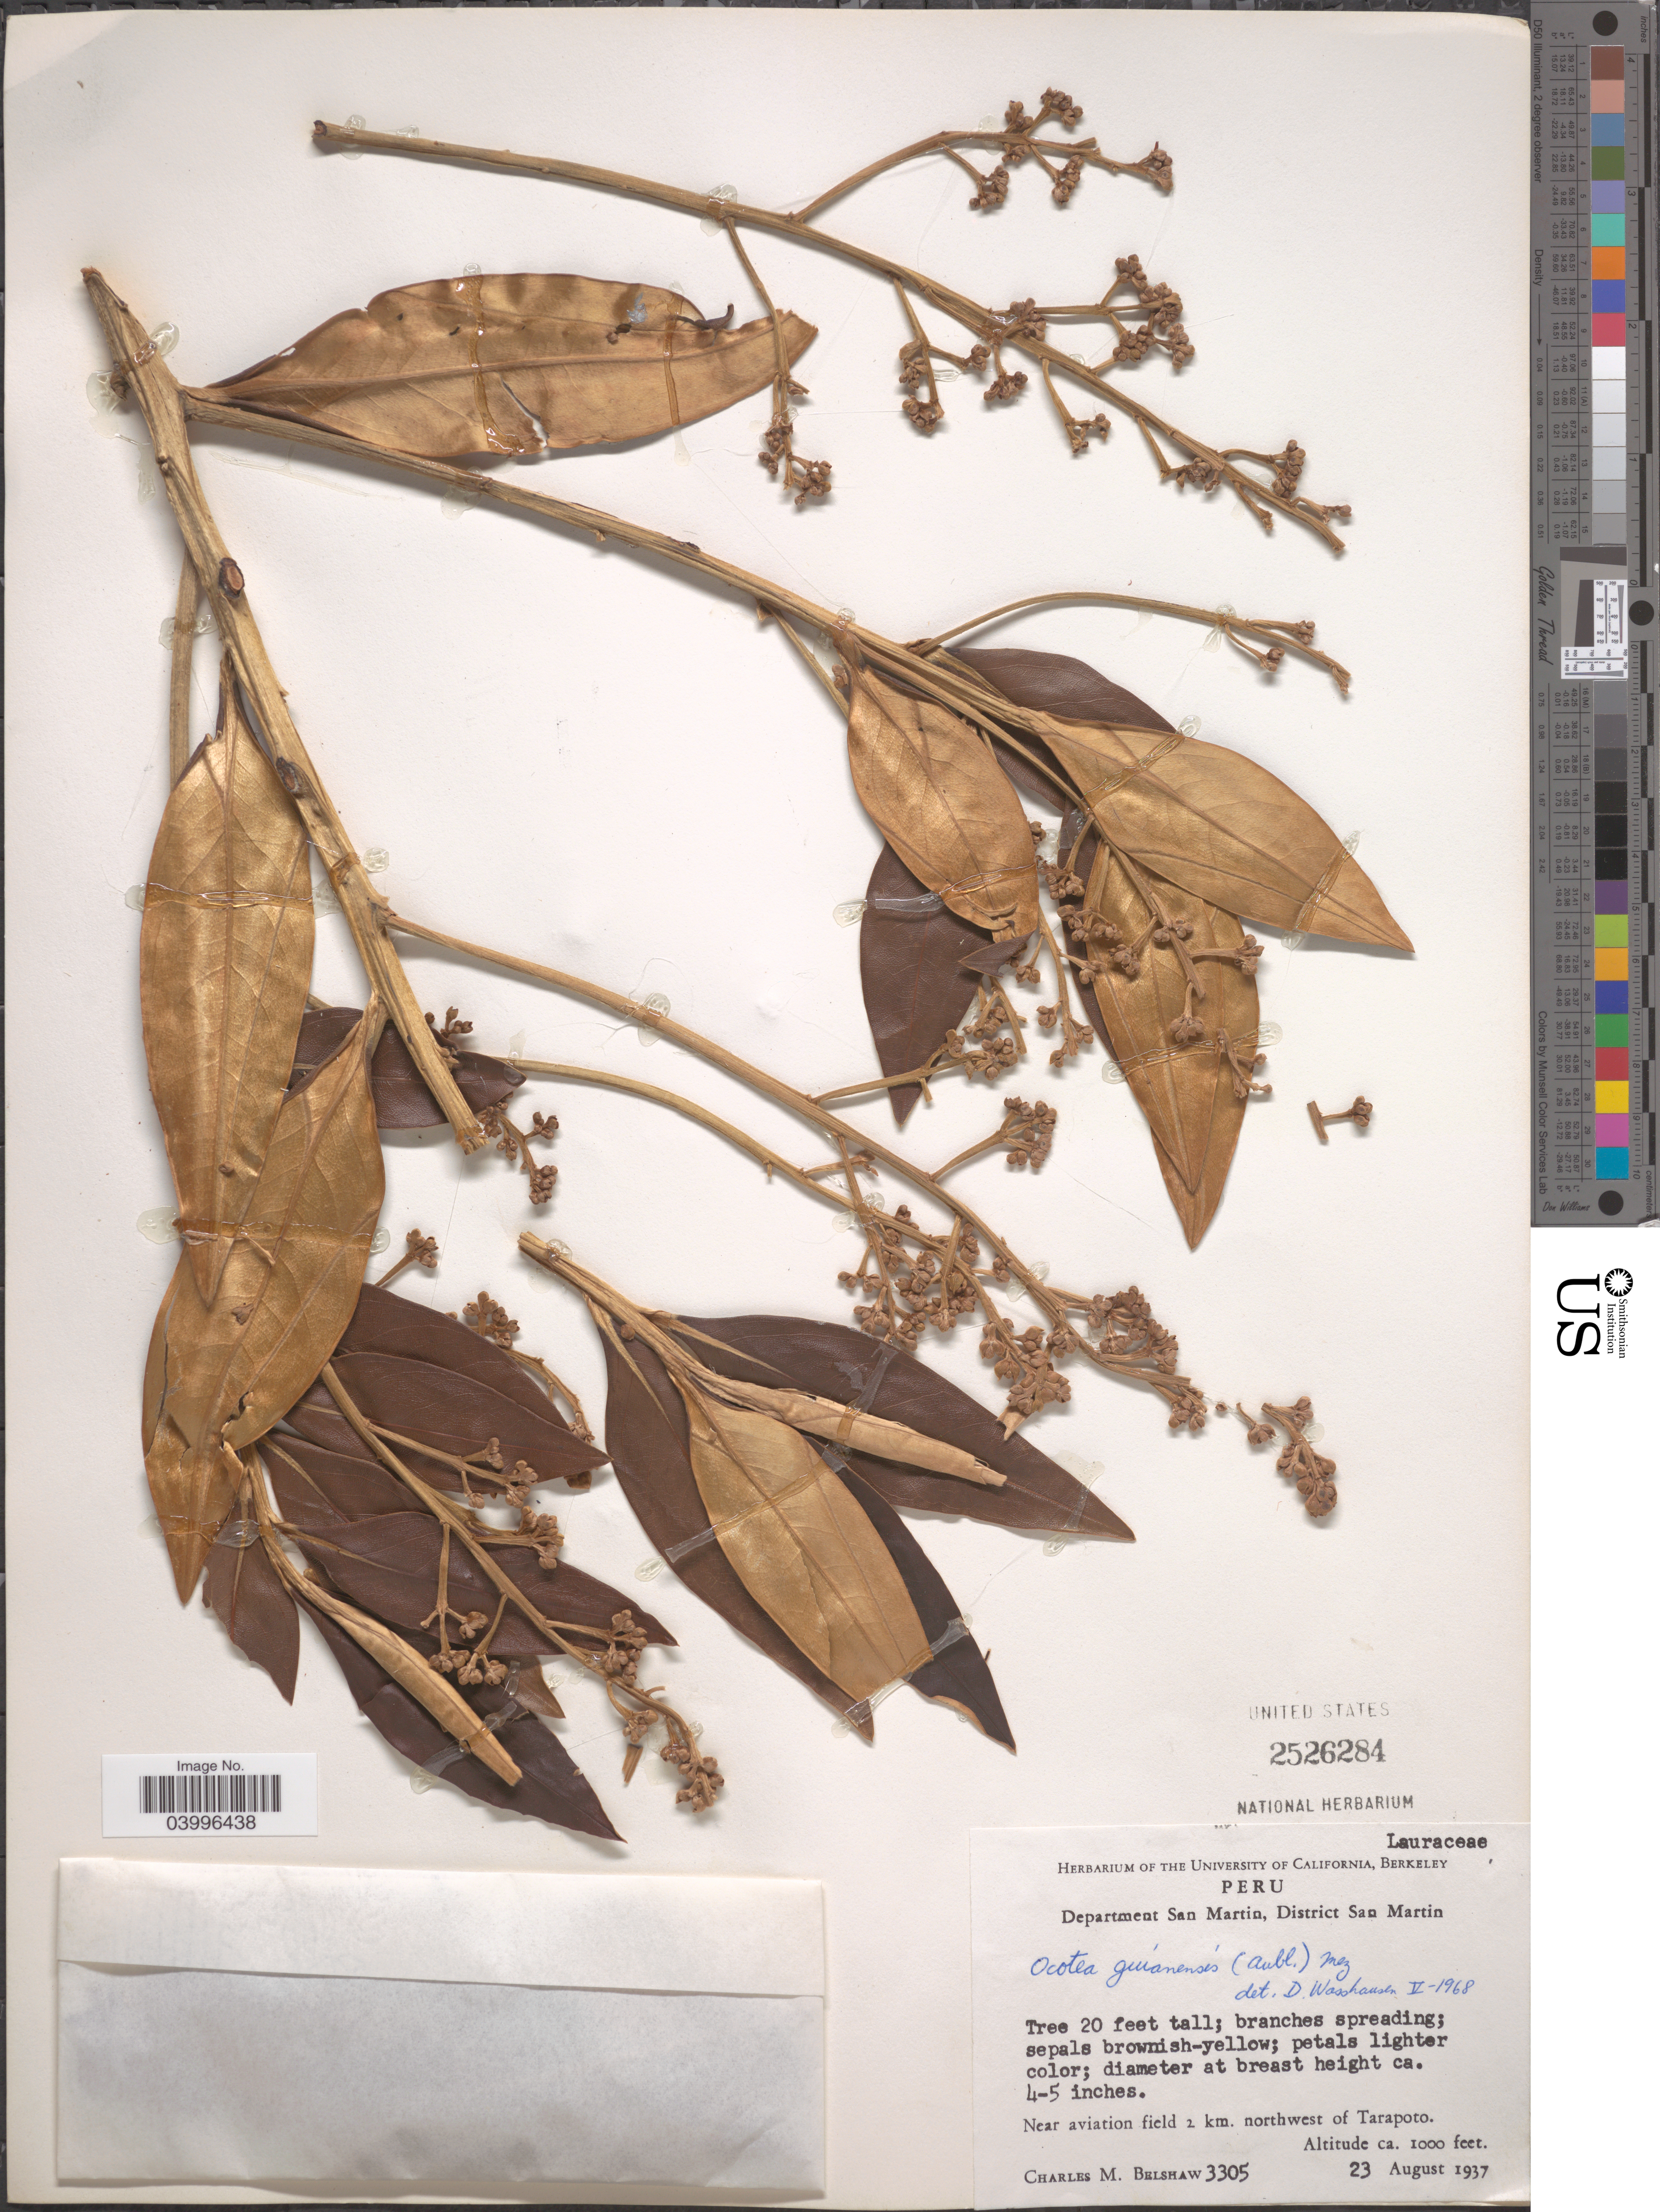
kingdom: Plantae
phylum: Tracheophyta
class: Magnoliopsida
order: Laurales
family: Lauraceae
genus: Ocotea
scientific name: Ocotea guianensis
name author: Aubl.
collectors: C. Shaw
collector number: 3305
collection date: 1937-08-23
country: Peru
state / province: San Martín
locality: Department San Martin, District San Martin. Near aviation field 2 km. northwest of Tarapoto.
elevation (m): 305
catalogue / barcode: US 2526284